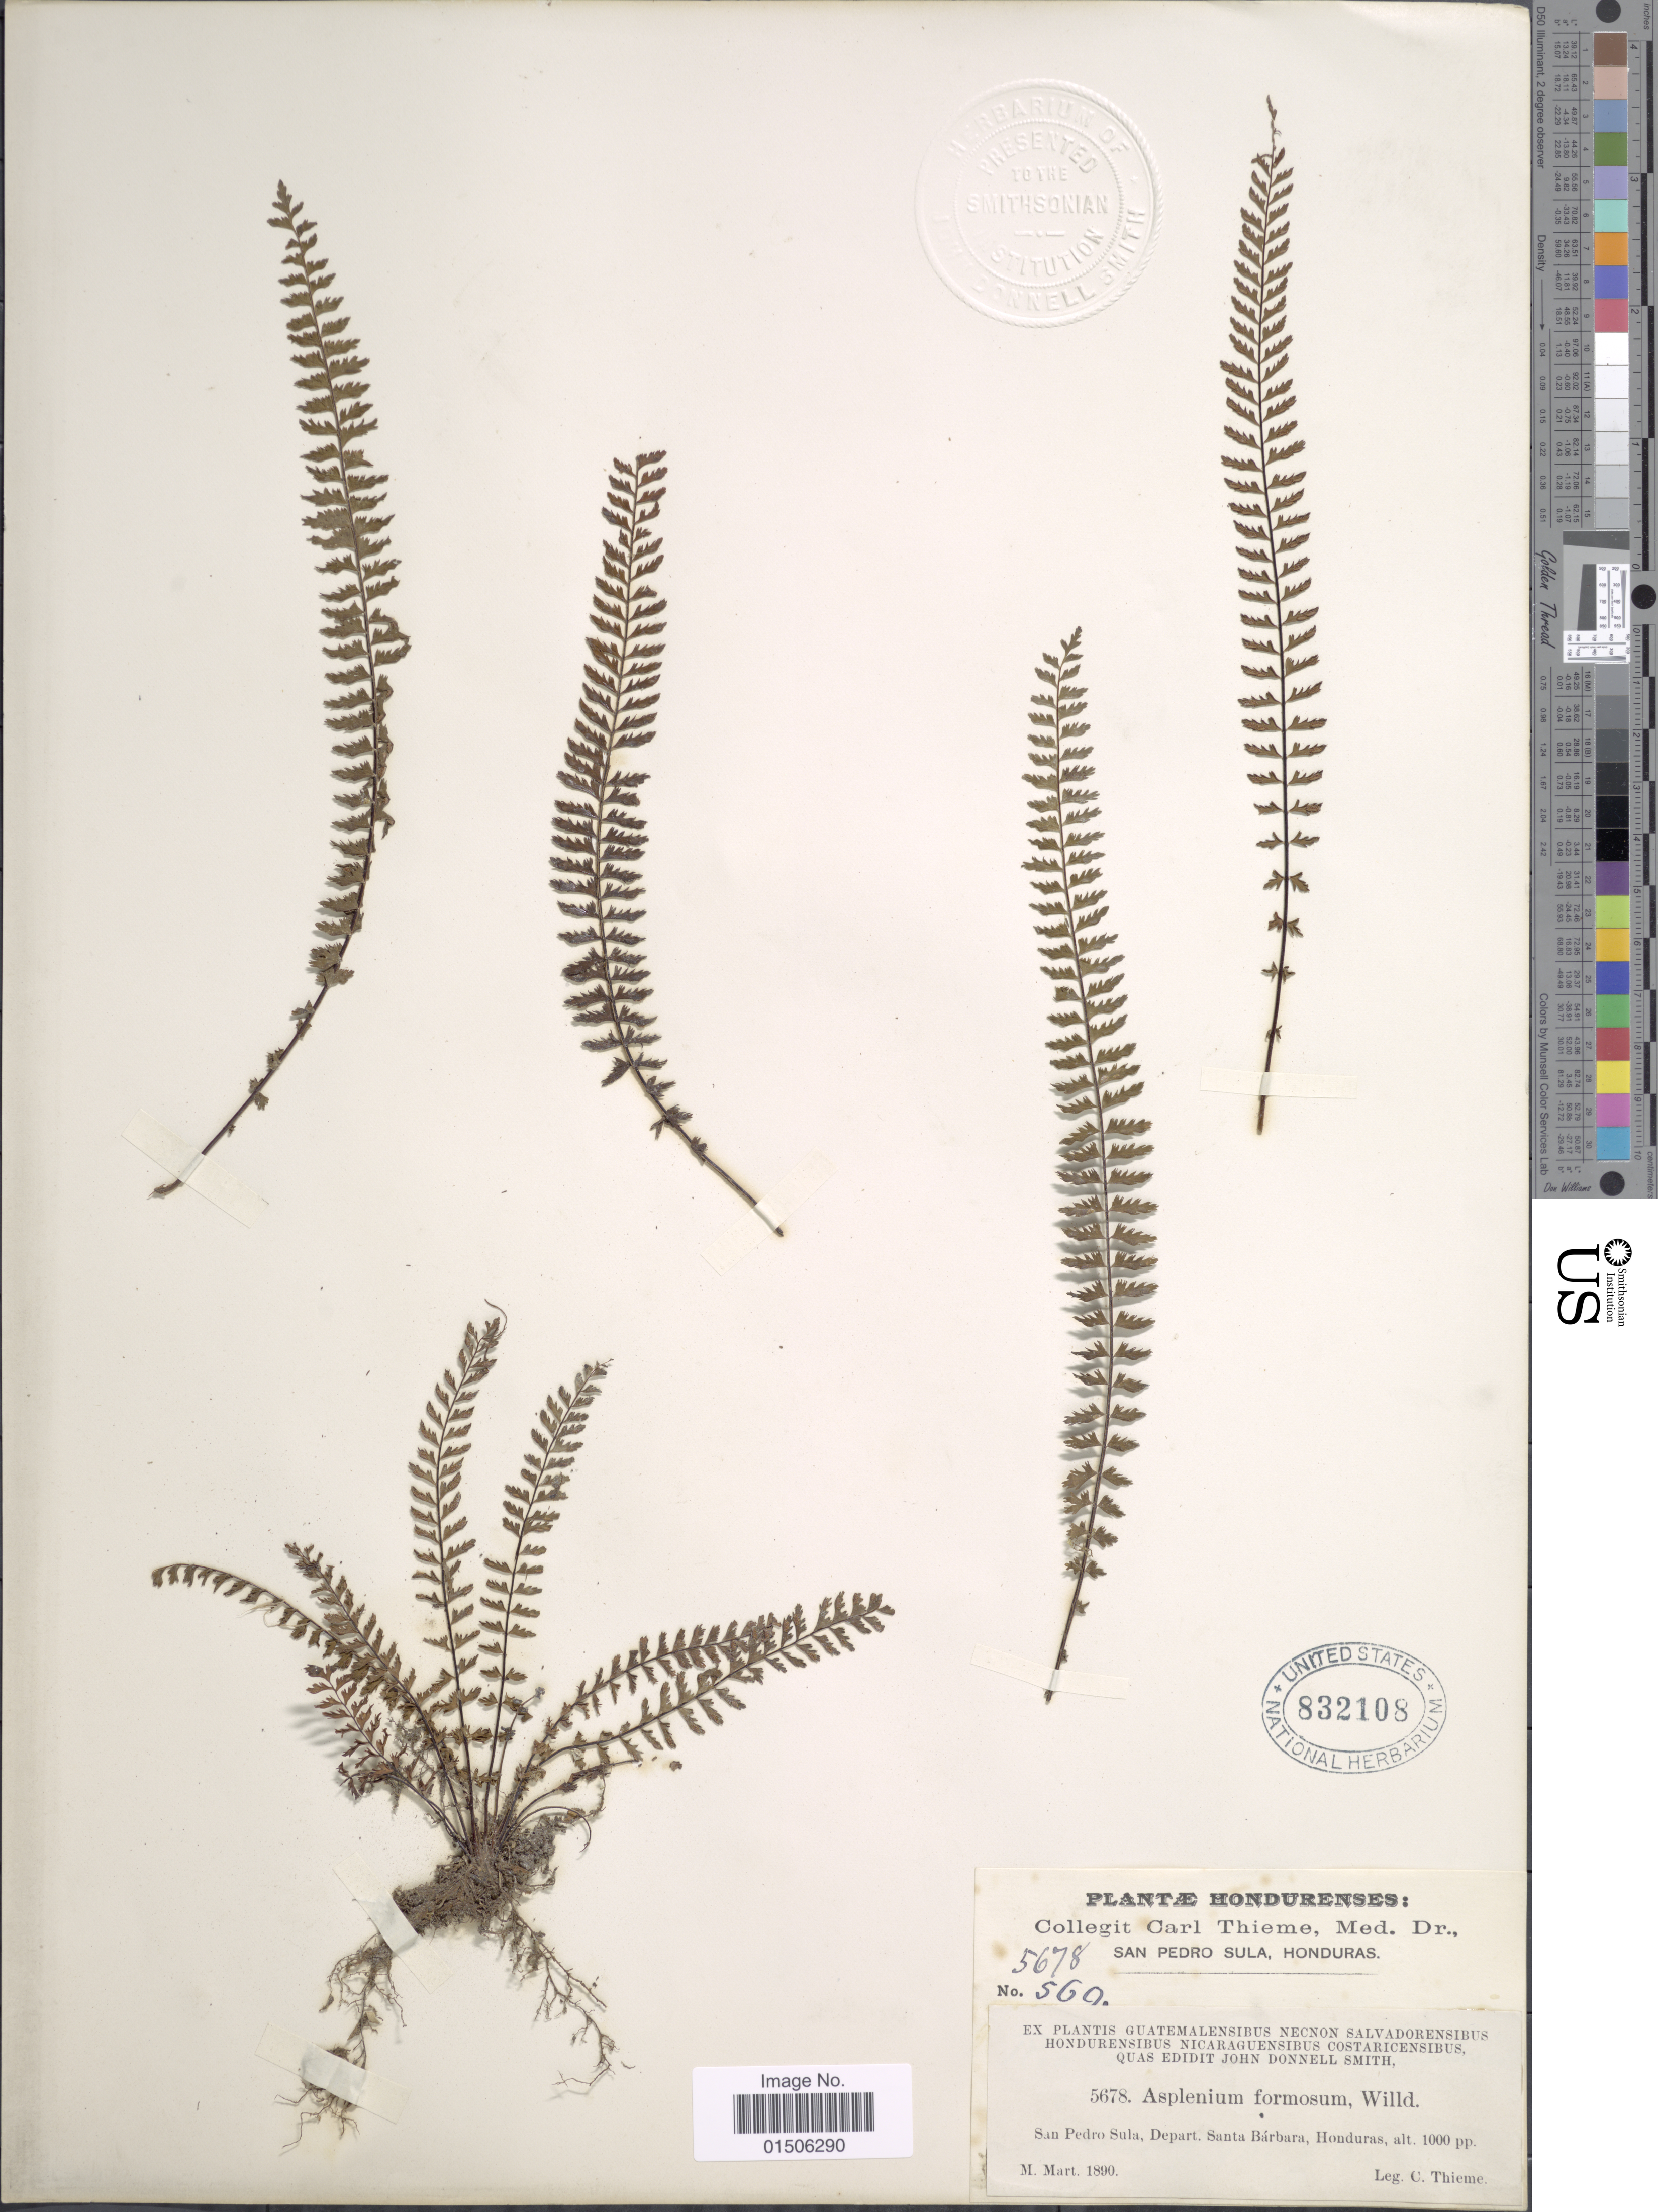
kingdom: Plantae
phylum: Tracheophyta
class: Polypodiopsida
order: Polypodiales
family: Aspleniaceae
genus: Asplenium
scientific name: Asplenium formosum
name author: Willd.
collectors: C. Thieme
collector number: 5678/569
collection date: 1890-03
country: Honduras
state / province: Santa Bárbara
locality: San Pedro Sula, Depart. Santa Bárbara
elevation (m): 305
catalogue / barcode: US 832108